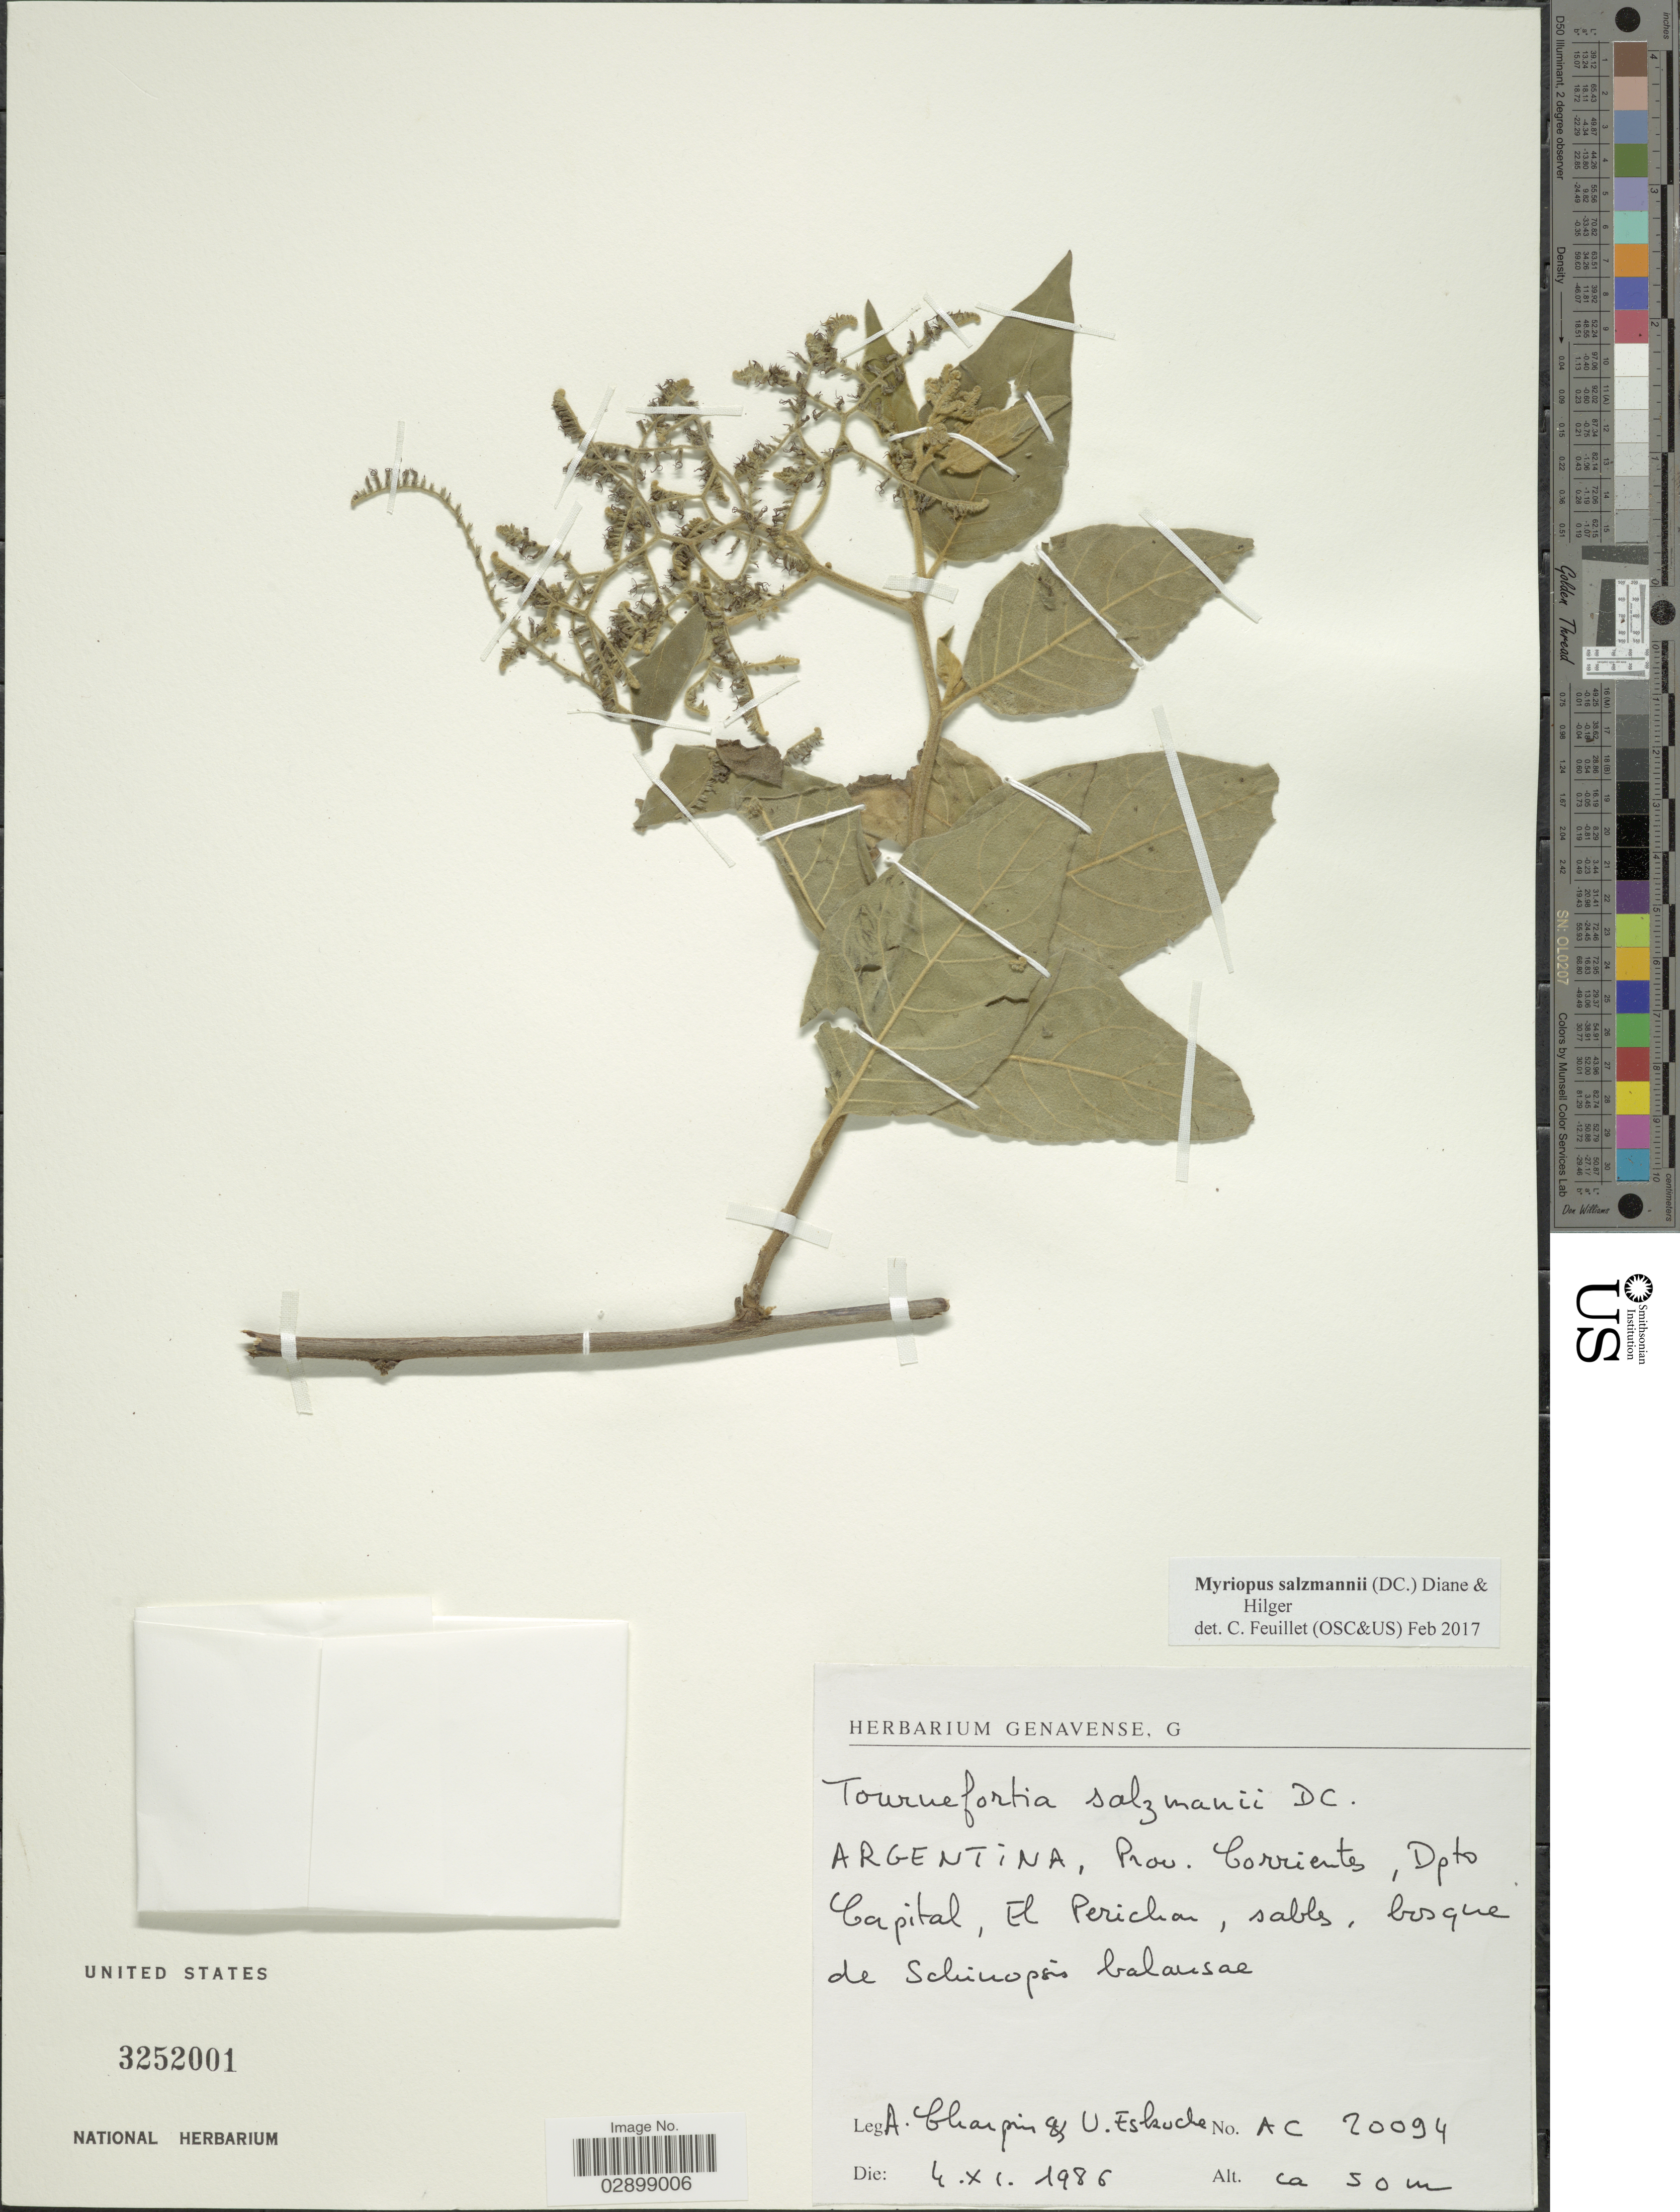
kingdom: Plantae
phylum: Tracheophyta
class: Magnoliopsida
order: Boraginales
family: Heliotropiaceae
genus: Myriopus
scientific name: Myriopus salzmannii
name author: (DC.) Diane & Hilger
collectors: A. Charpin & U. Eskuche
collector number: AC20094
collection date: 1986-11-04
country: Argentina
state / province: Corrientes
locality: Dpto Capital, El Perichar.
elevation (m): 50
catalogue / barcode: US 3252001